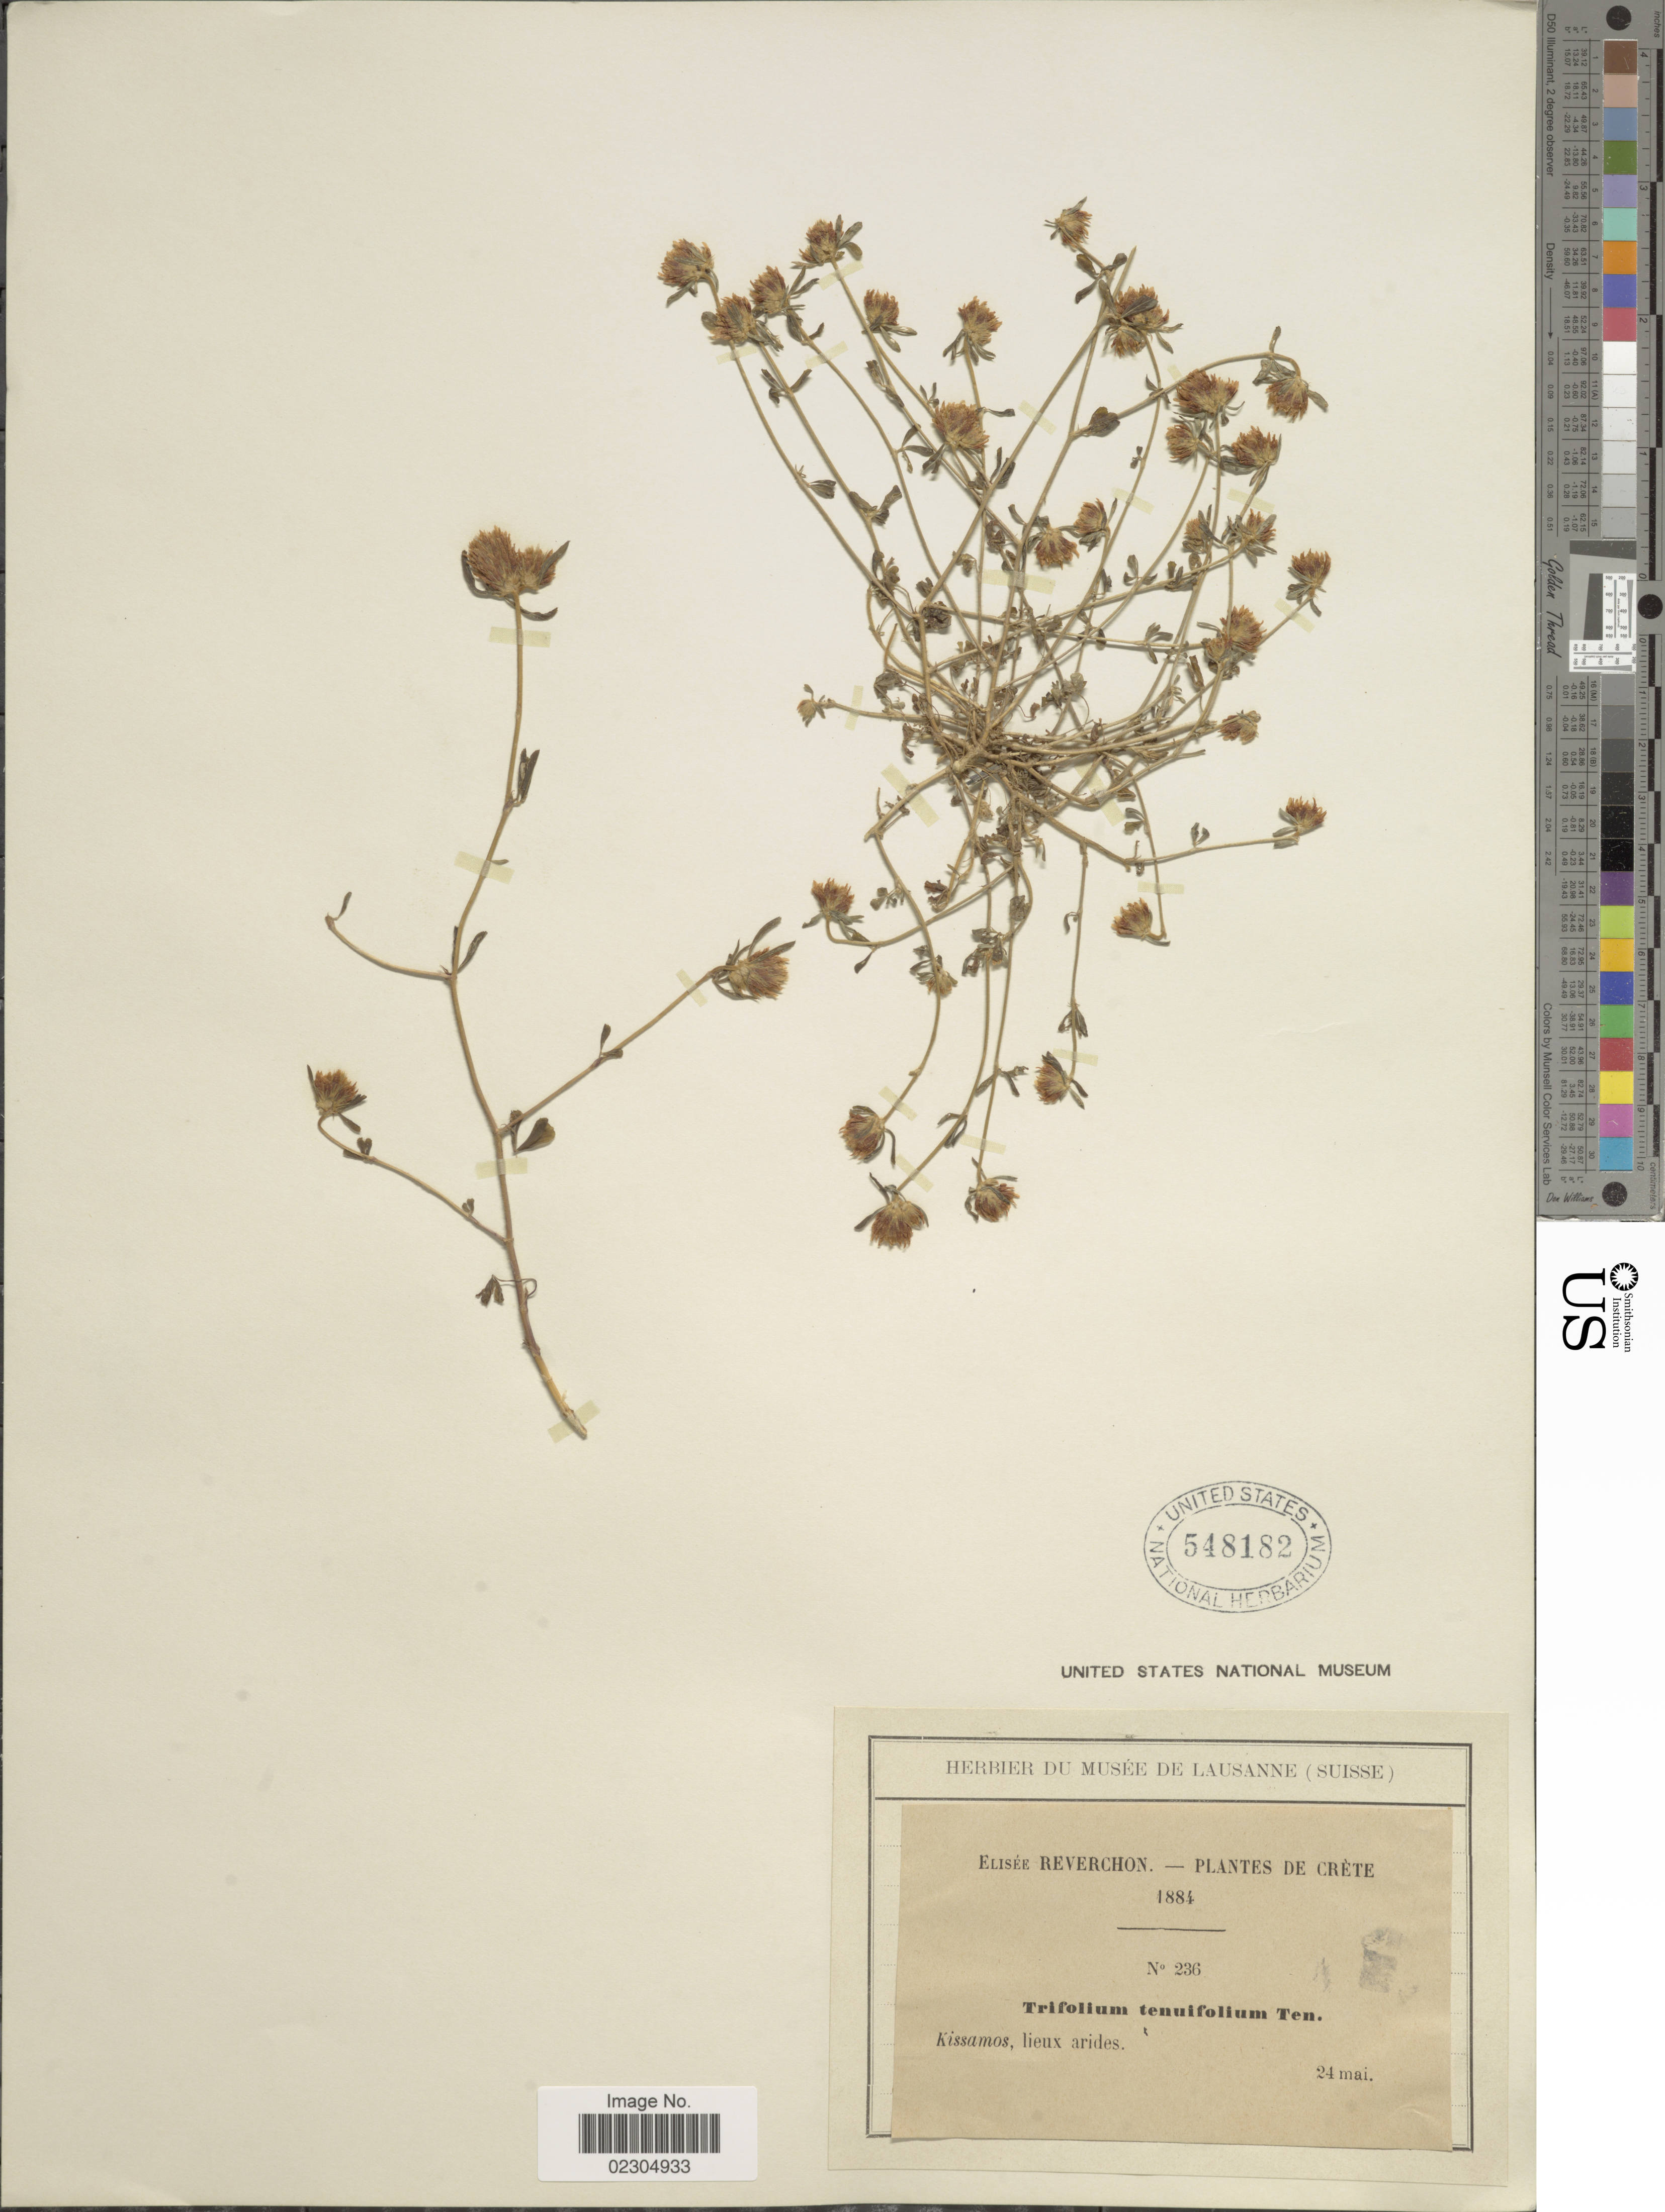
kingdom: Plantae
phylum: Tracheophyta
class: Magnoliopsida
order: Fabales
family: Fabaceae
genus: Trifolium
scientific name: Trifolium tenuifolium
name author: Ten.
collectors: E. Reverchon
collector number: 236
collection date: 1884-05-24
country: Greece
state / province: Crete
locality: Kissamos, lieux arides.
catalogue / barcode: US 548182